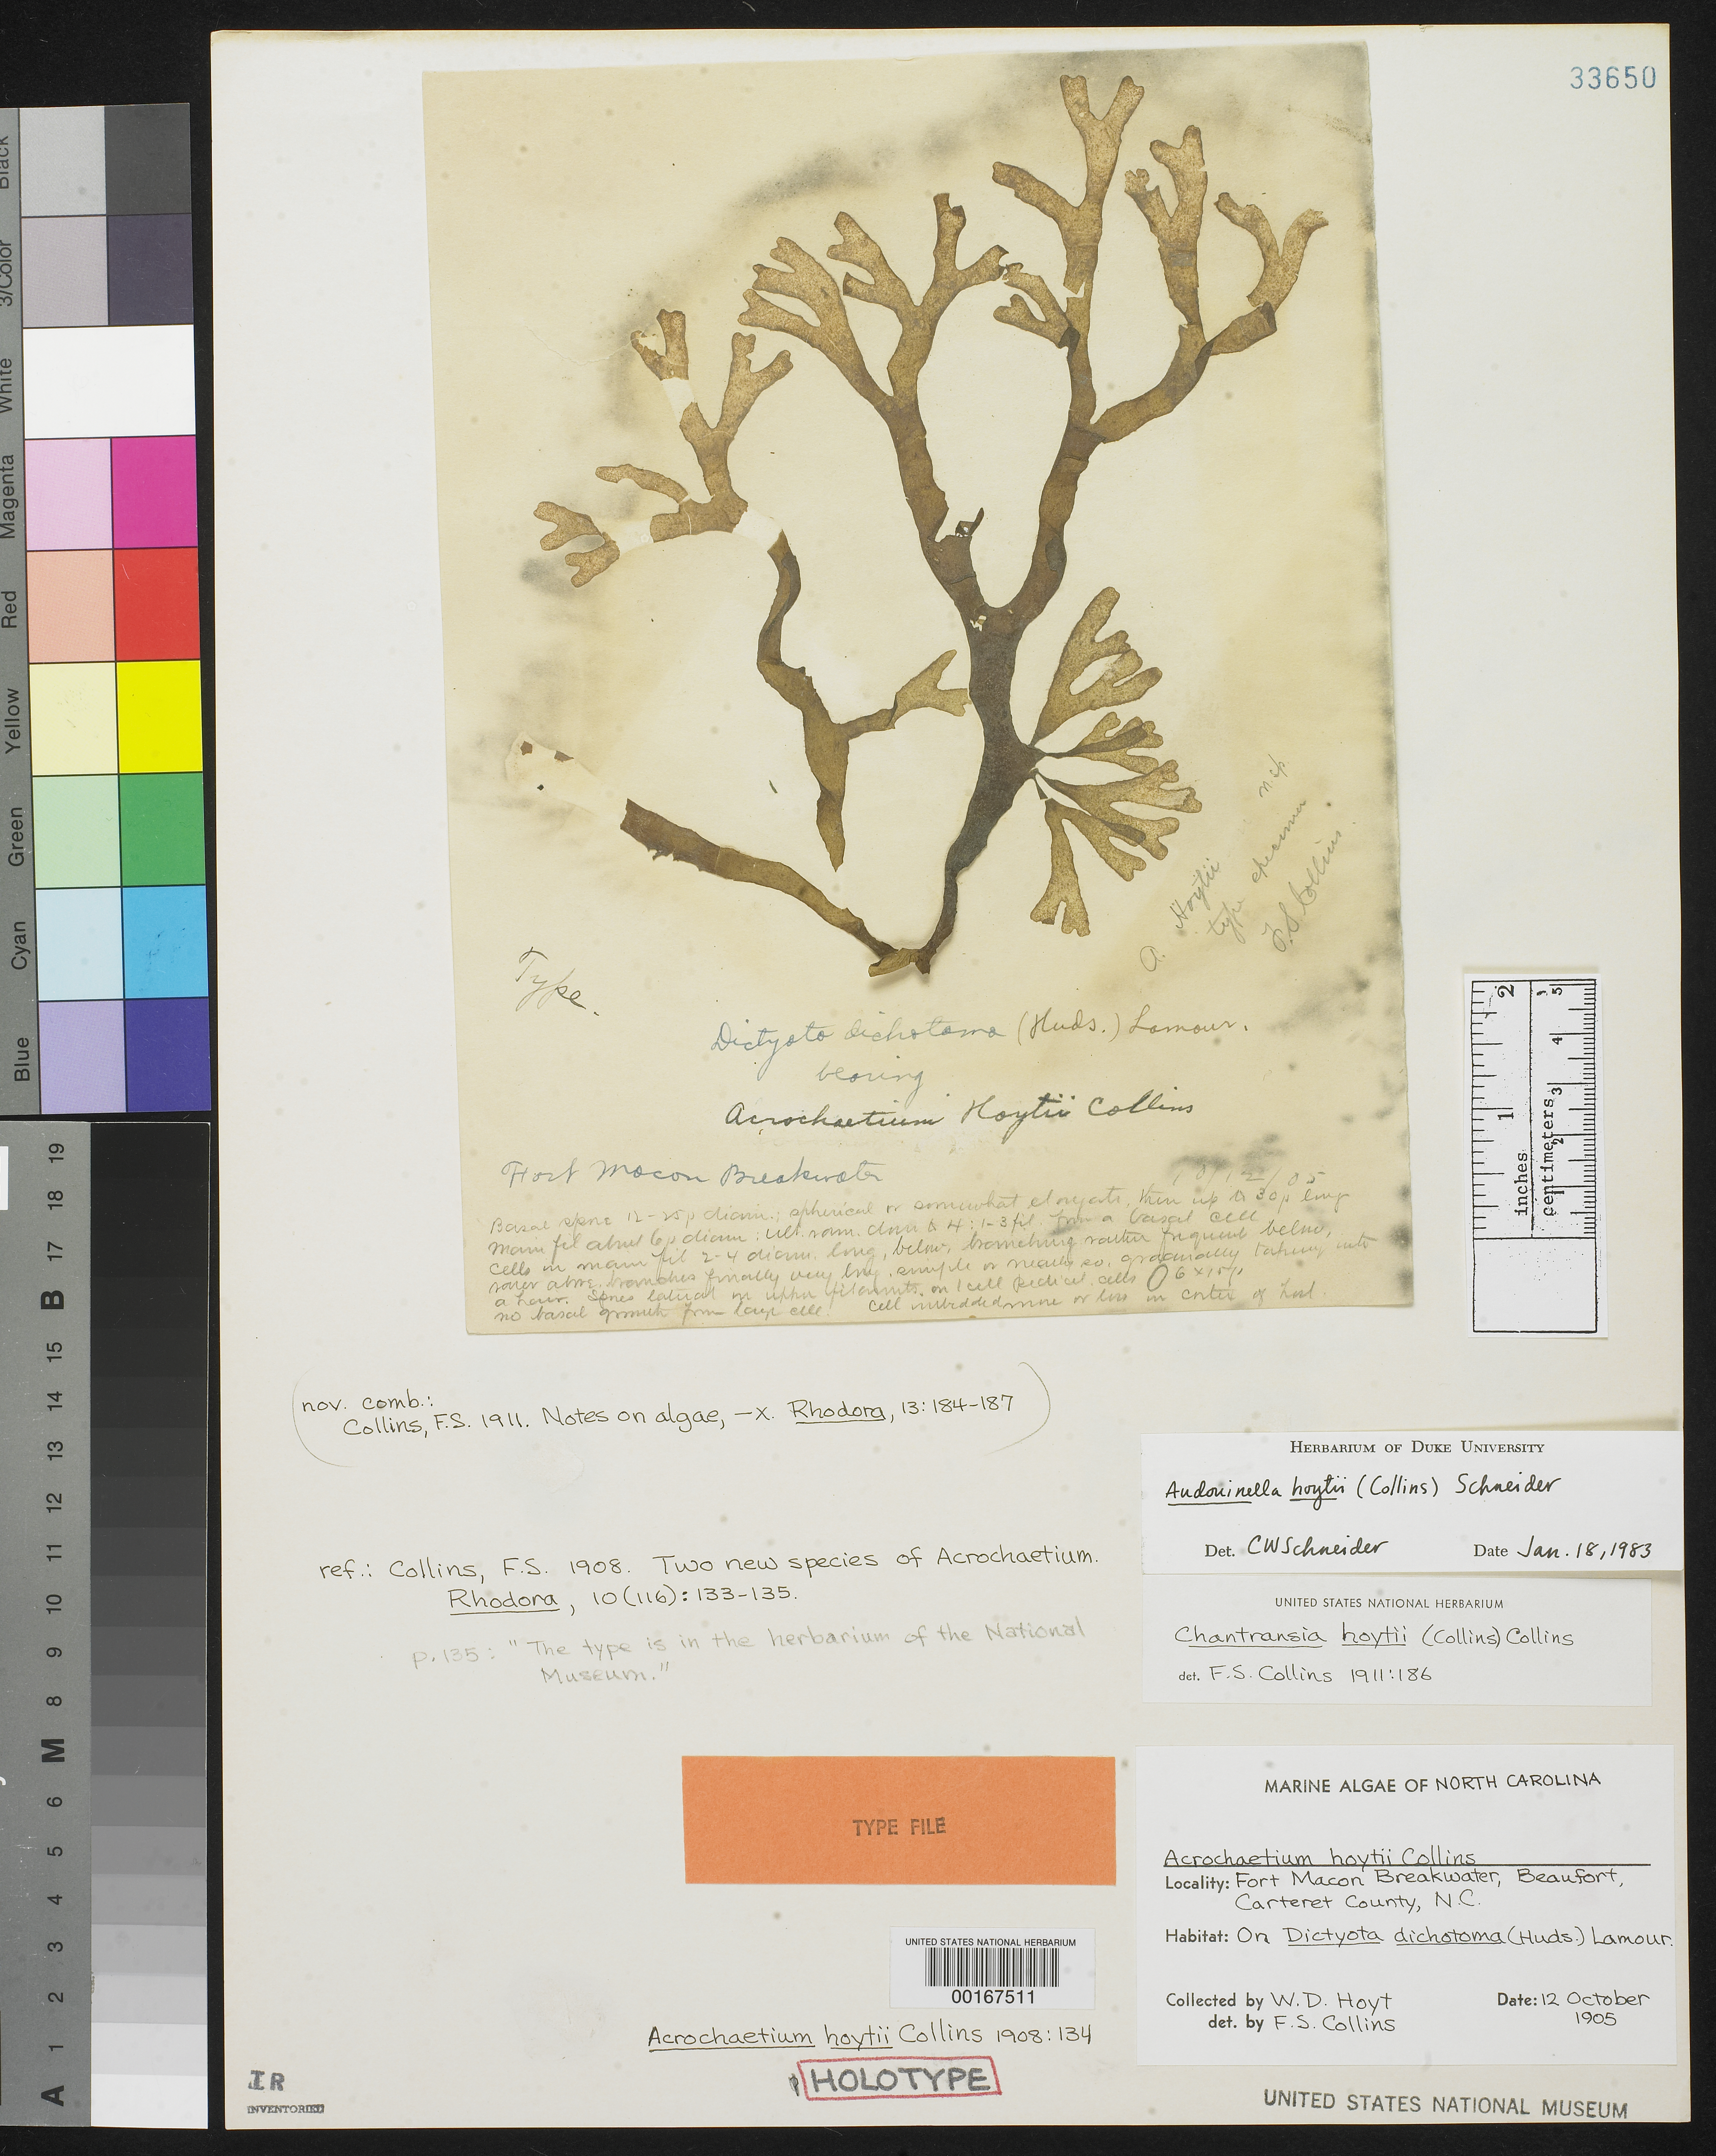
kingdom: Plantae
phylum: Rhodophyta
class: Florideophyceae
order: Acrochaetiales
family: Acrochaetiaceae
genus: Acrochaetium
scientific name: Acrochaetium hoytii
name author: Collins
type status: Holotype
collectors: W. D. Hoyt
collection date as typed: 12 Oct 1905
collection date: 1905-10-12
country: United States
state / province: North Carolina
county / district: Carteret County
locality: Beaufort, Fort Macon breakwater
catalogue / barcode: US 33650